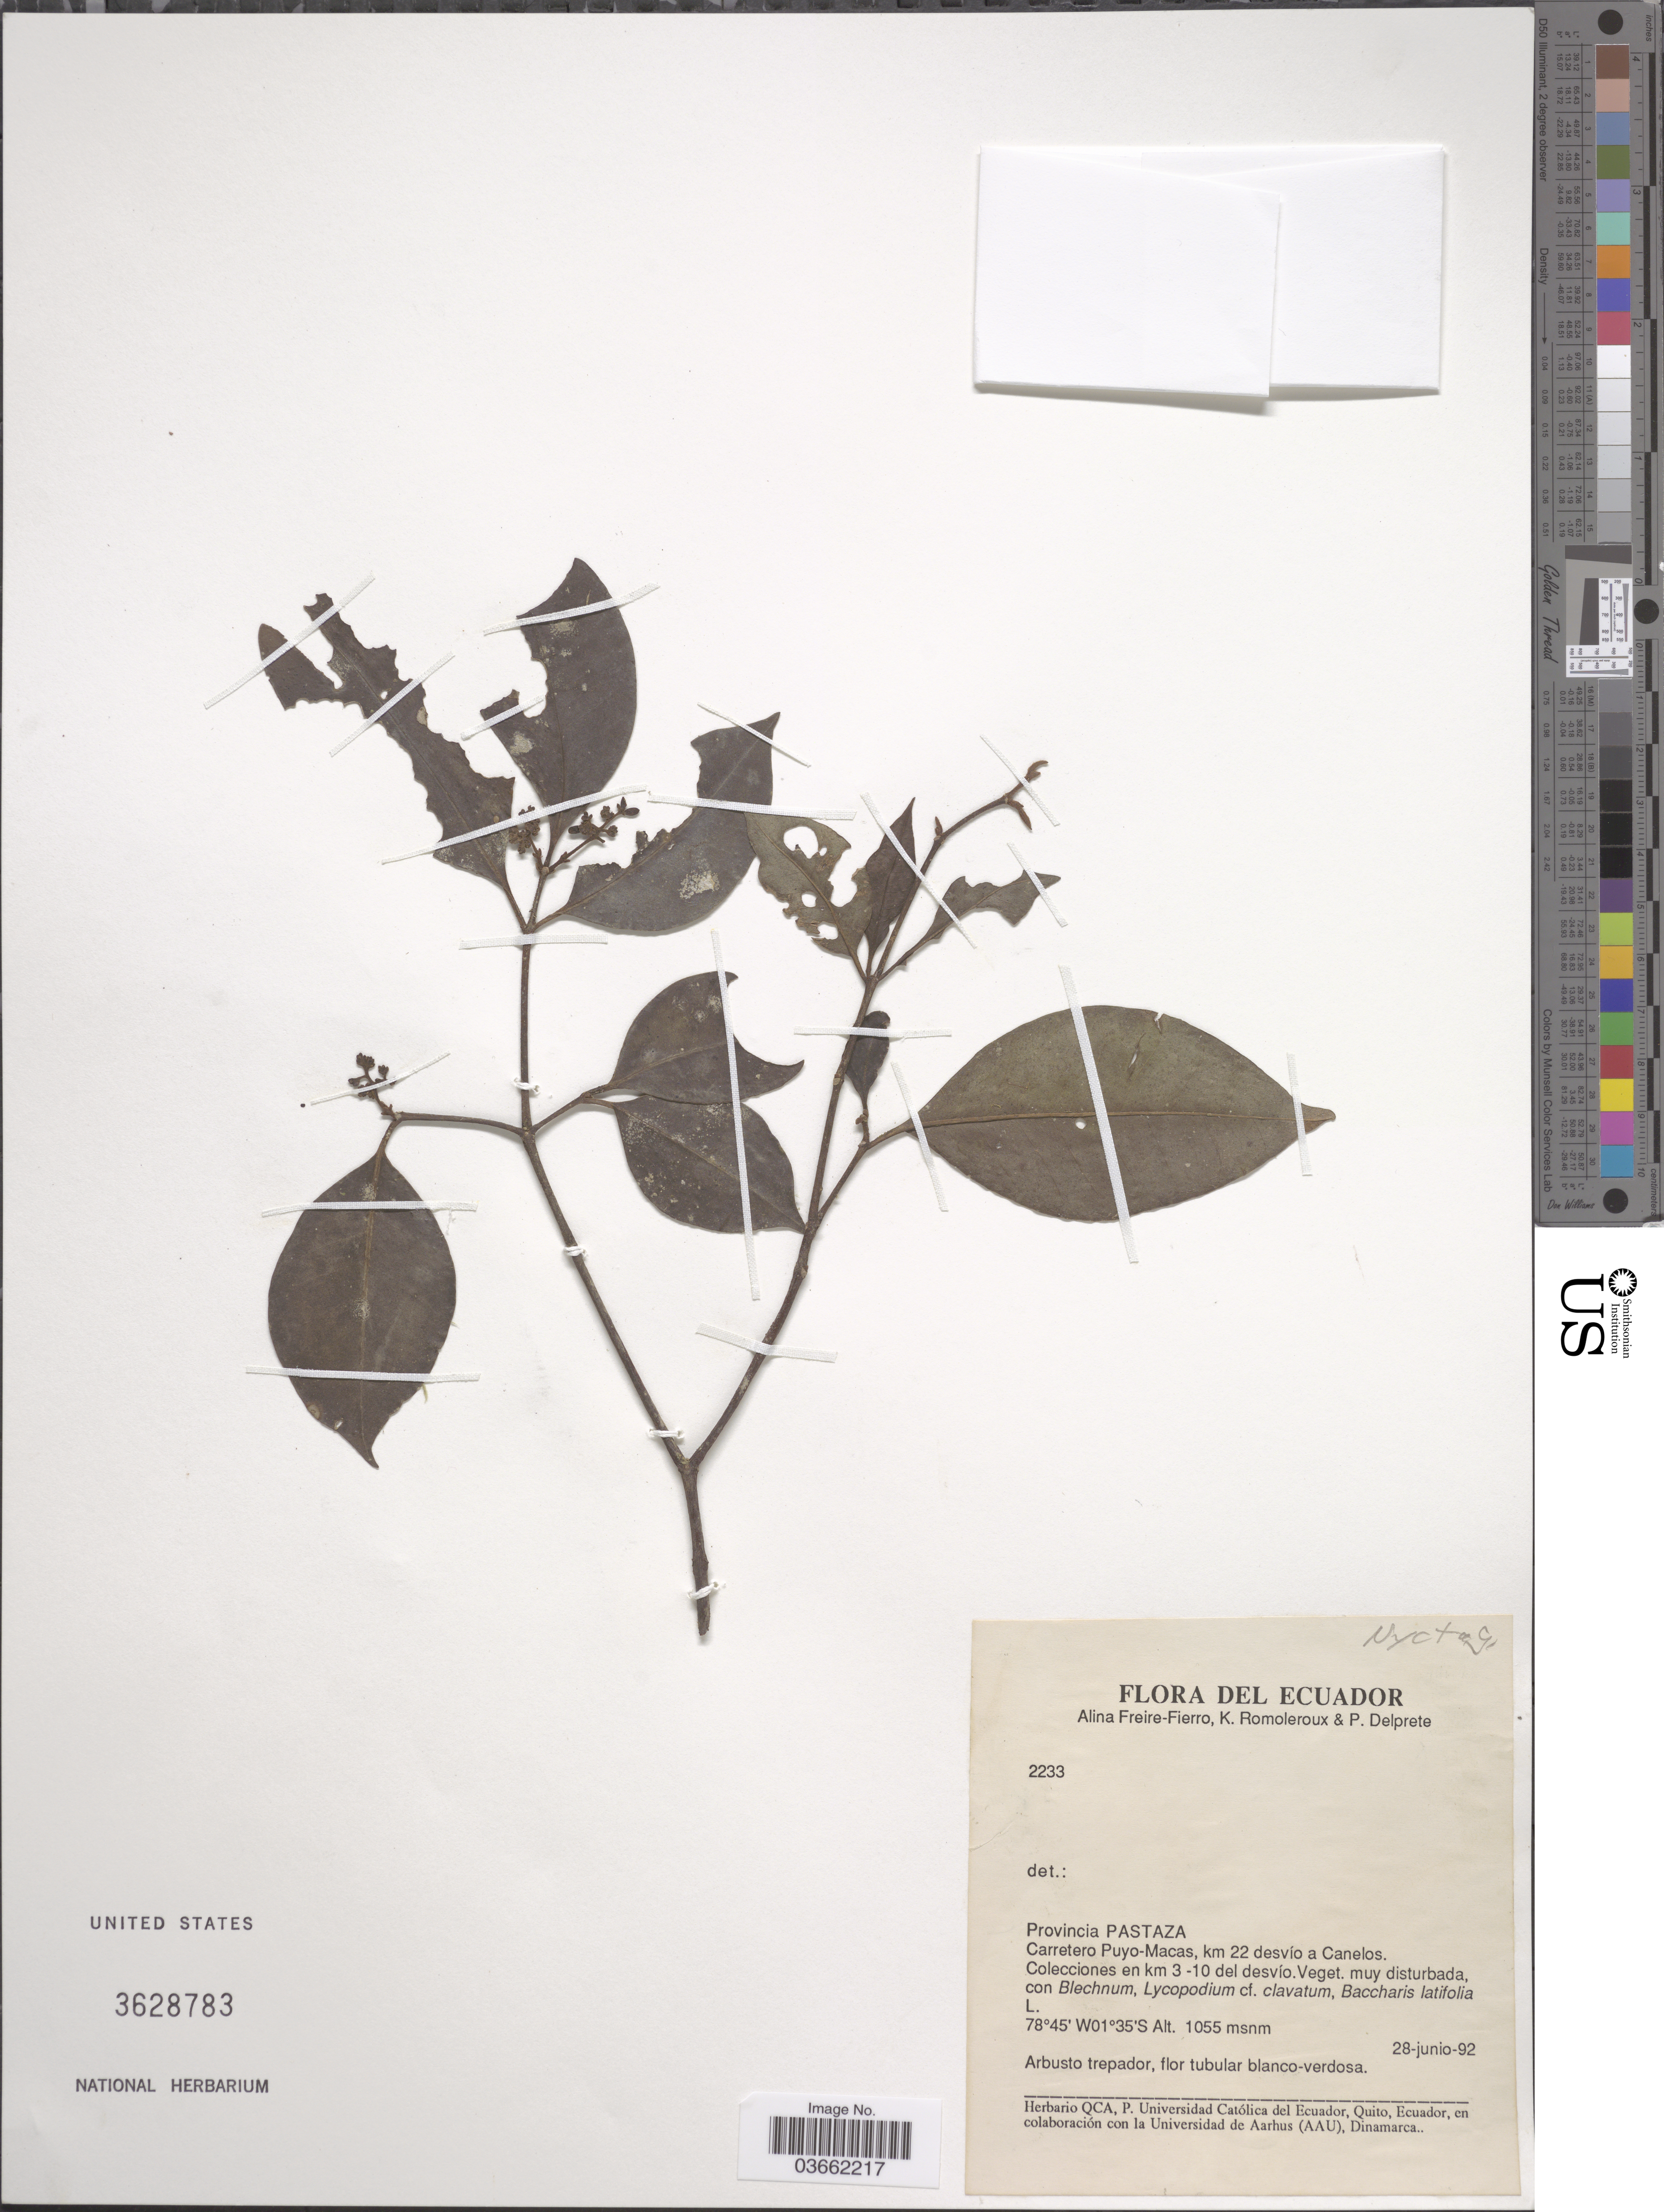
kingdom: Plantae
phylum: Tracheophyta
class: Magnoliopsida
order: Caryophyllales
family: Nyctaginaceae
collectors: A. Freire-Fierro, K. Romoleroux & P. G. Delprete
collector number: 2233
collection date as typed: Transcribed d/m/y: 28/6/92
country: Ecuador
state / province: Pastaza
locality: Carretera Puyo-Macas, km 22 desvío a Canelos. En km 3-10 del desvío.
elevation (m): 1055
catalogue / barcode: US 3628783